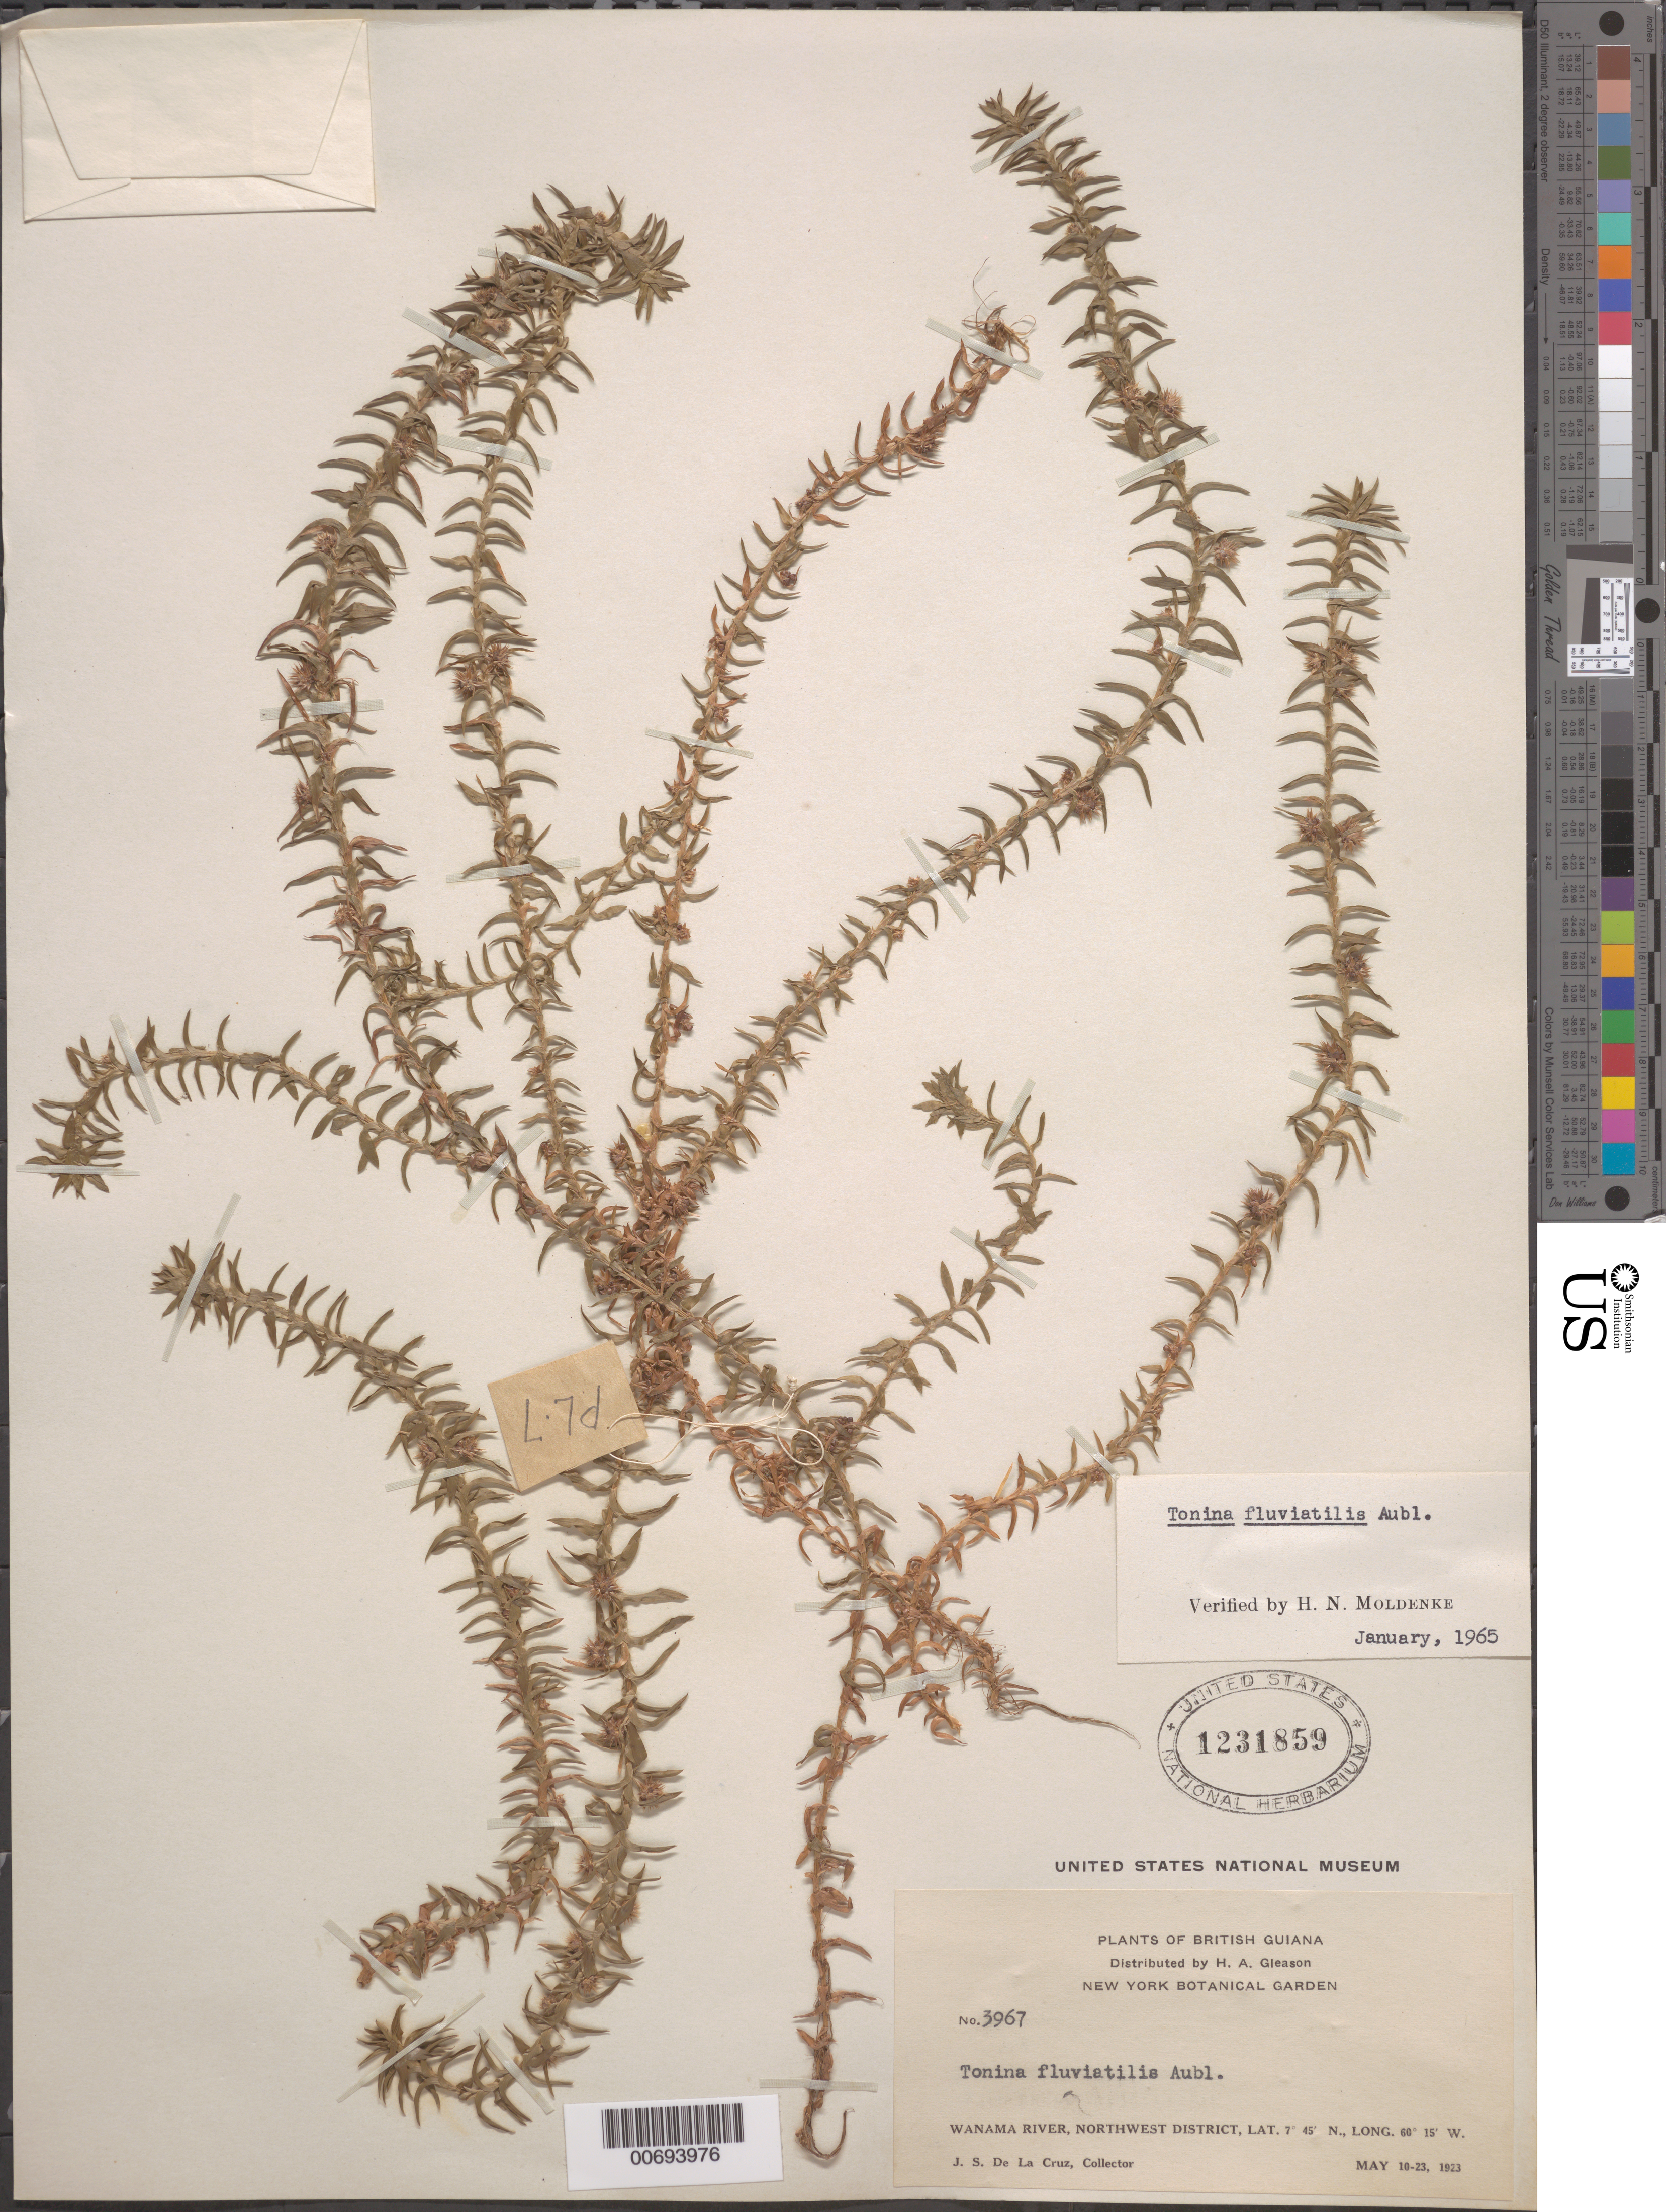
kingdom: Plantae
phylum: Tracheophyta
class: Liliopsida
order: Poales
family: Eriocaulaceae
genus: Tonina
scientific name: Tonina fluviatilis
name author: Aubl.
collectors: J. S. de la Cruz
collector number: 3967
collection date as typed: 10-May-23 to 23-May-23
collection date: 1923-05-10/1923-05-23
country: Guyana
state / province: Barima-Waini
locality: Wanama R., NW District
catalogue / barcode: US 1231859